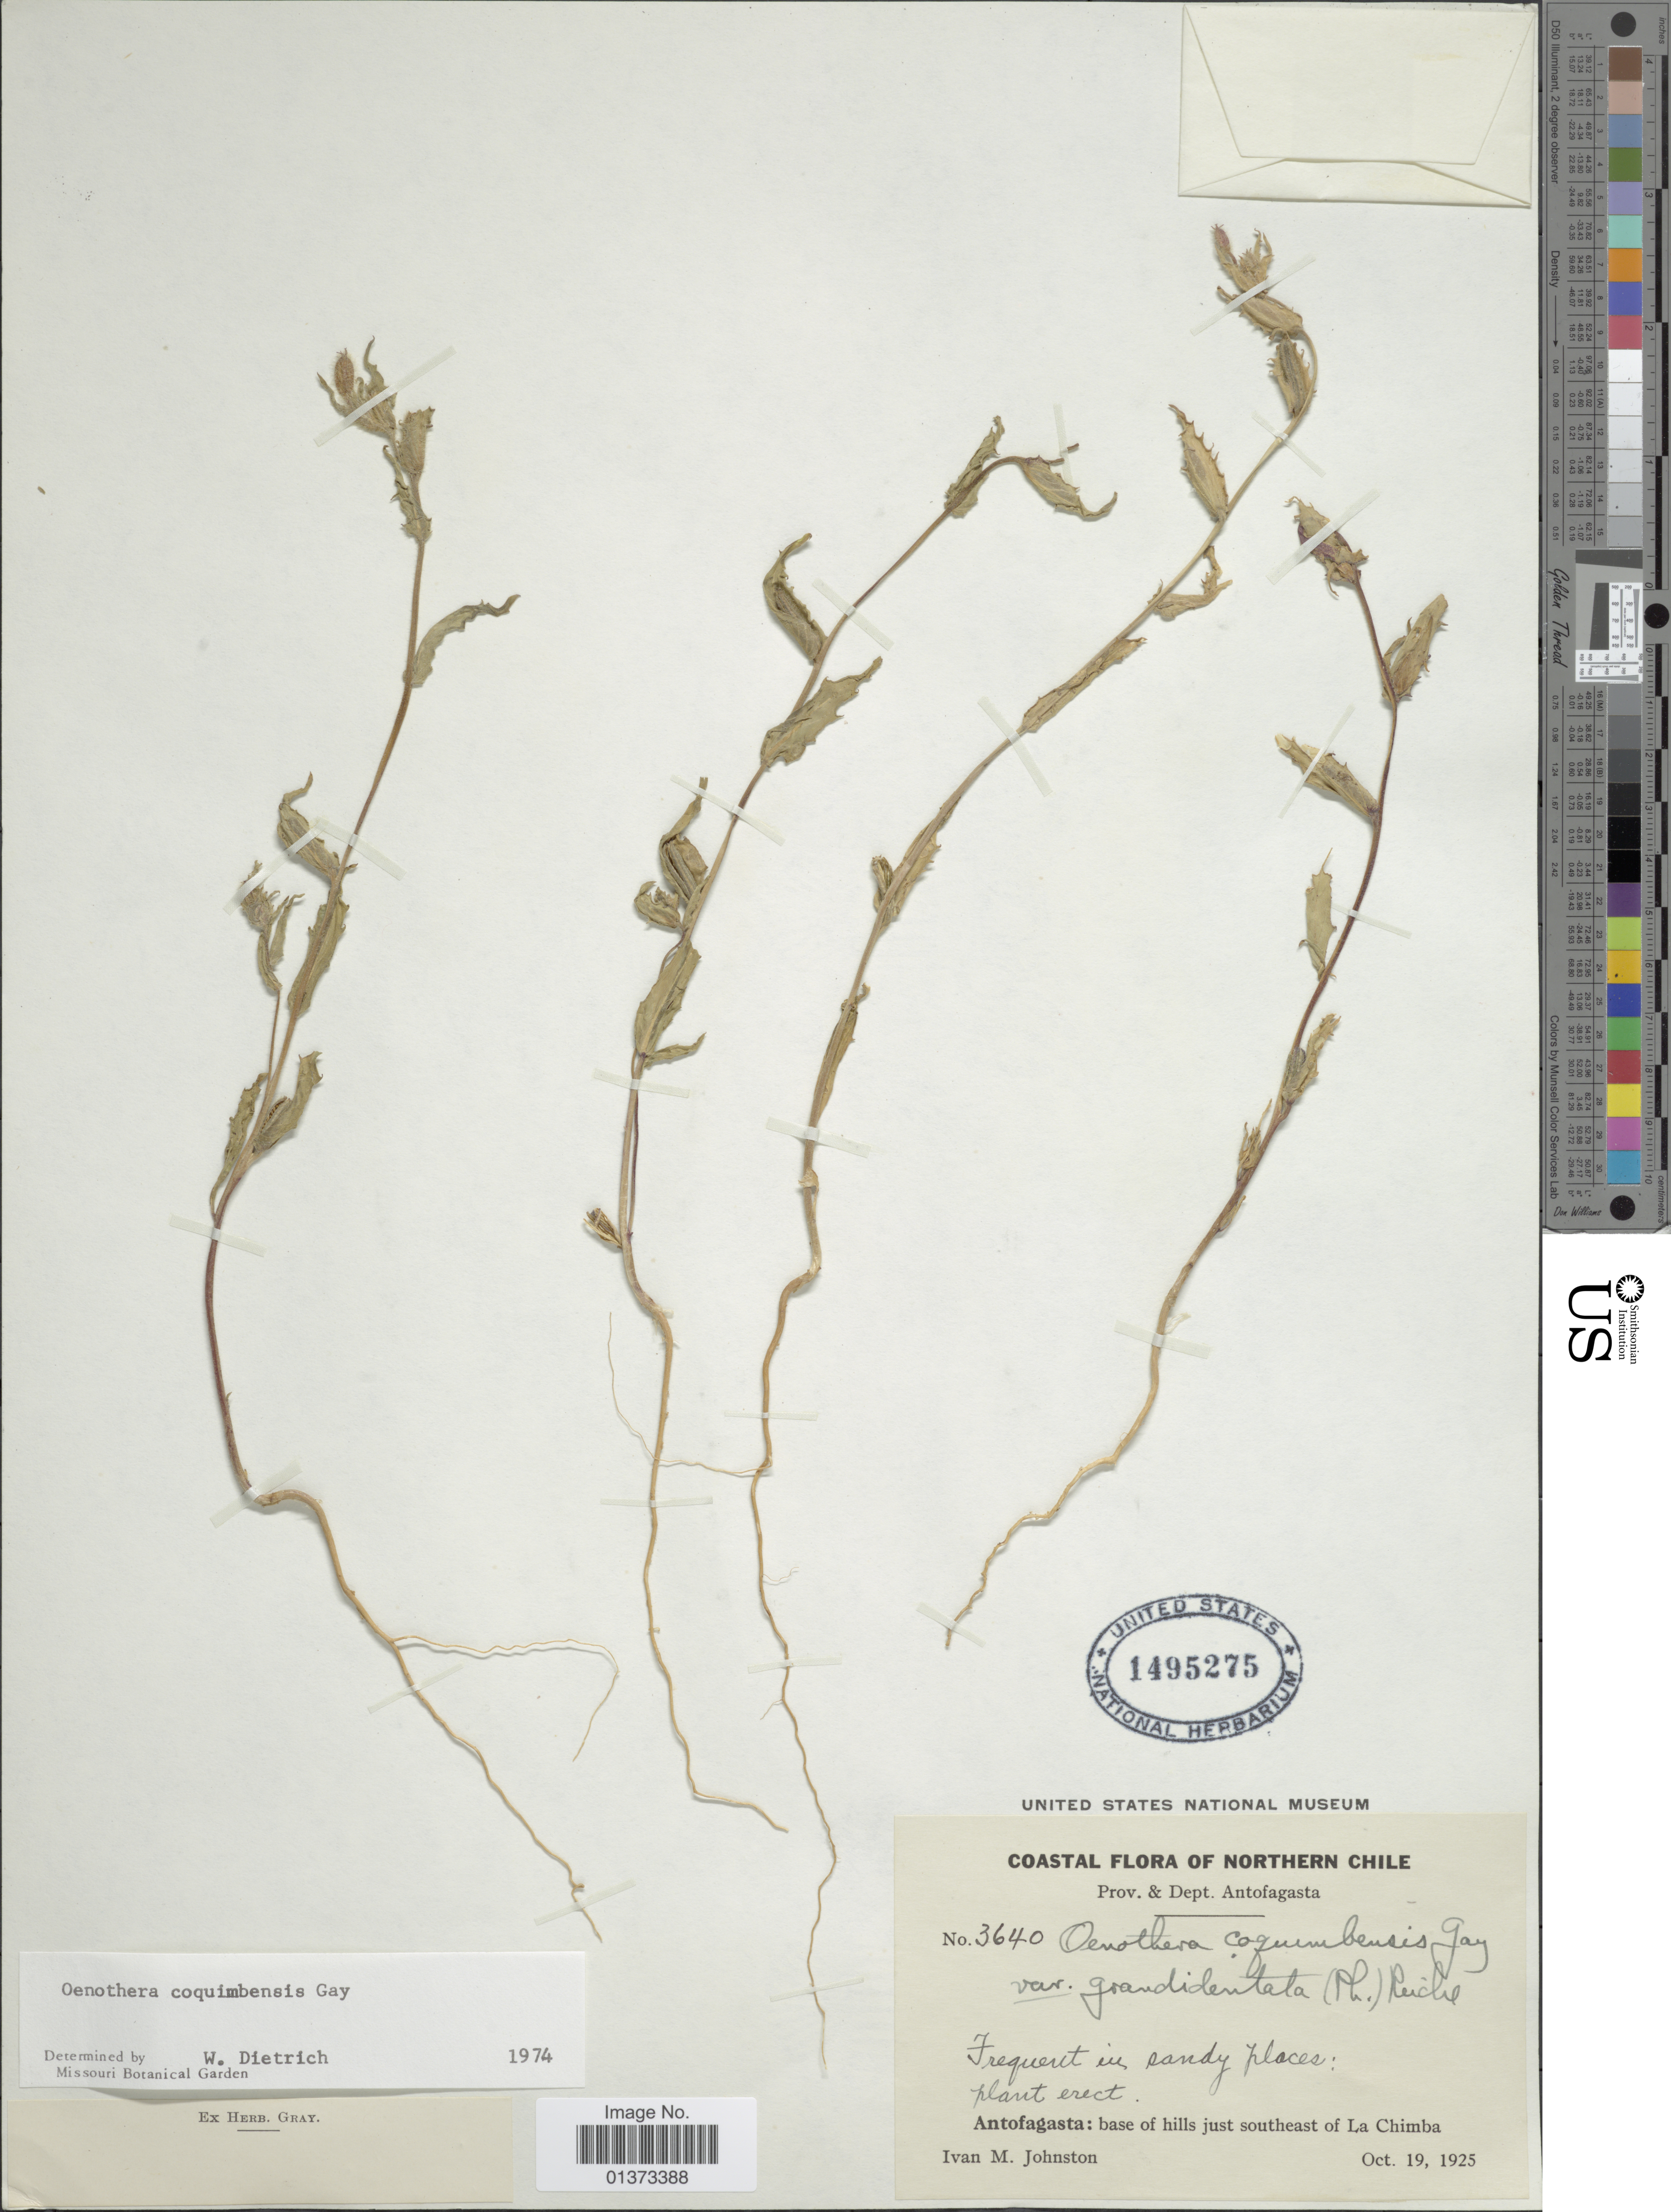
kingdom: Plantae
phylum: Tracheophyta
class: Magnoliopsida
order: Myrtales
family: Onagraceae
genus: Oenothera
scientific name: Oenothera coquimbensis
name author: Gay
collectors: I.M. Johnston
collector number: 3640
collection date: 1925-10-19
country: Chile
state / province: Antofagasta (II)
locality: Antofagasta: base of hills just southeast of La Chimba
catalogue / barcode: US 1495275